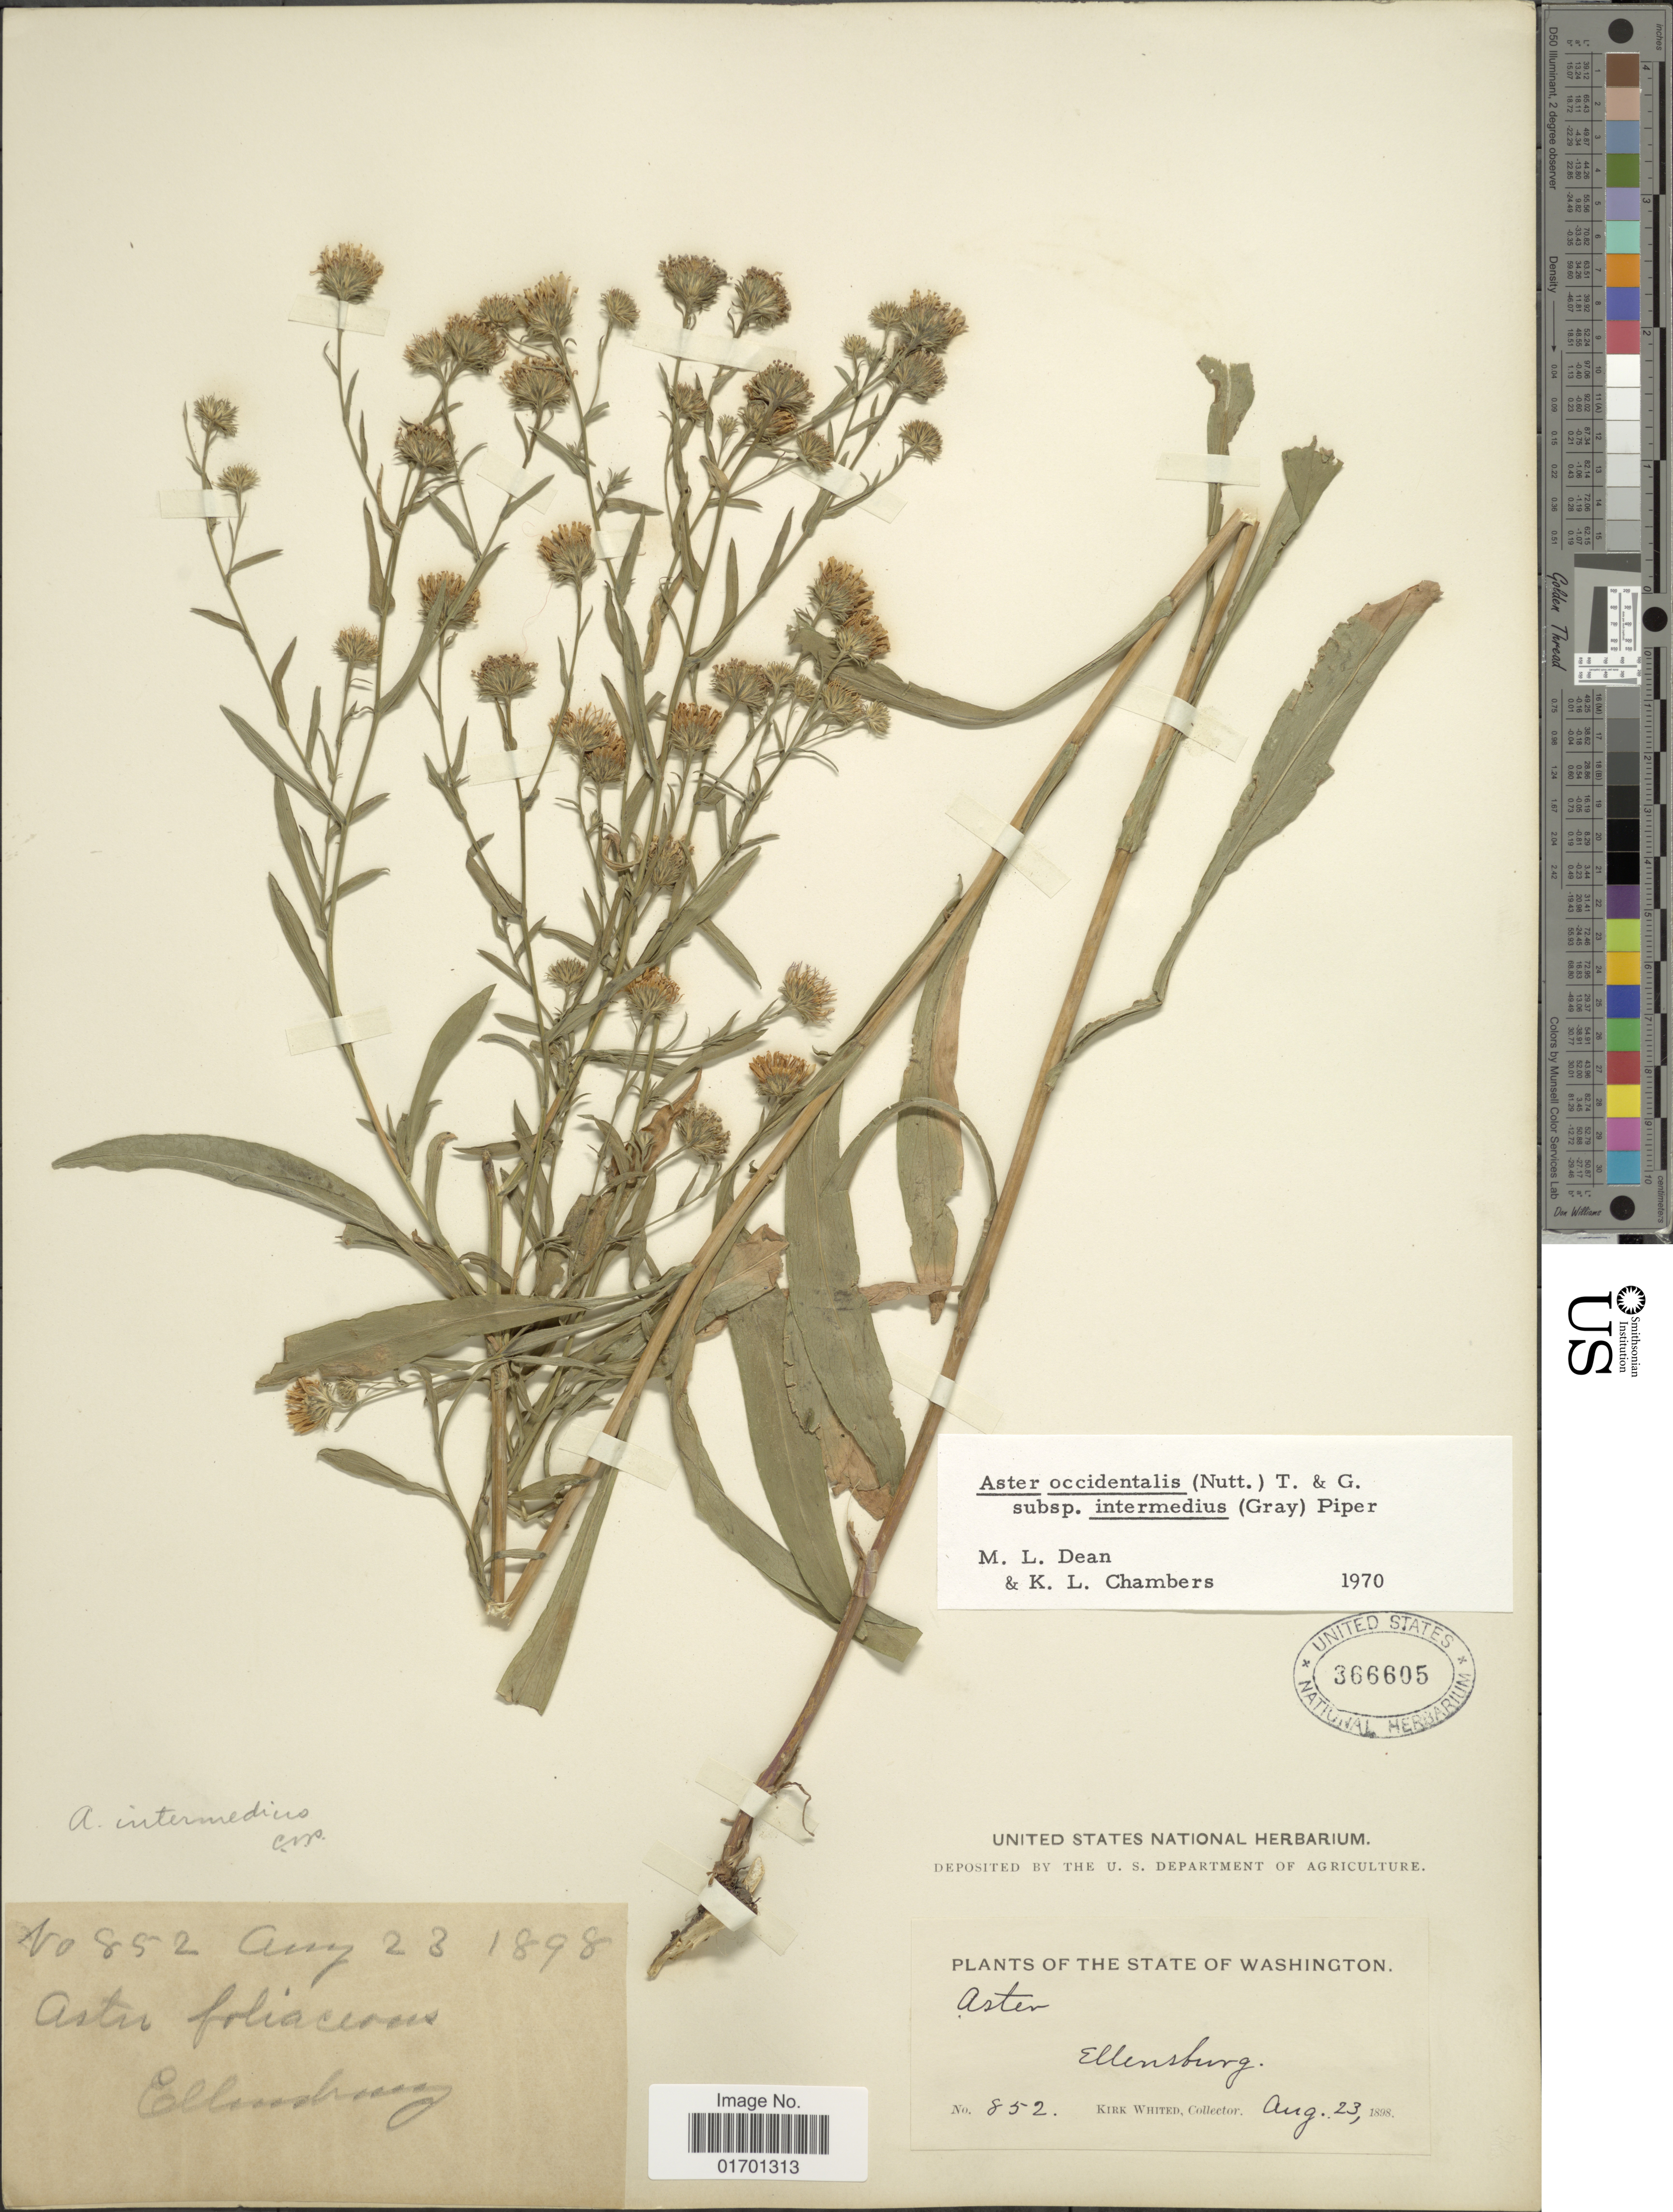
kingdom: Plantae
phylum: Tracheophyta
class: Magnoliopsida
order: Asterales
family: Asteraceae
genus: Symphyotrichum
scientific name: Symphyotrichum spathulatum var. intermedium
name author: (A. Gray) G.L. Nesom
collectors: K. Whited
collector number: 852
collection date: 1898-08-23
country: United States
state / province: Washington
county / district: Kittitas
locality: Ellensburg.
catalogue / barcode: US 366605